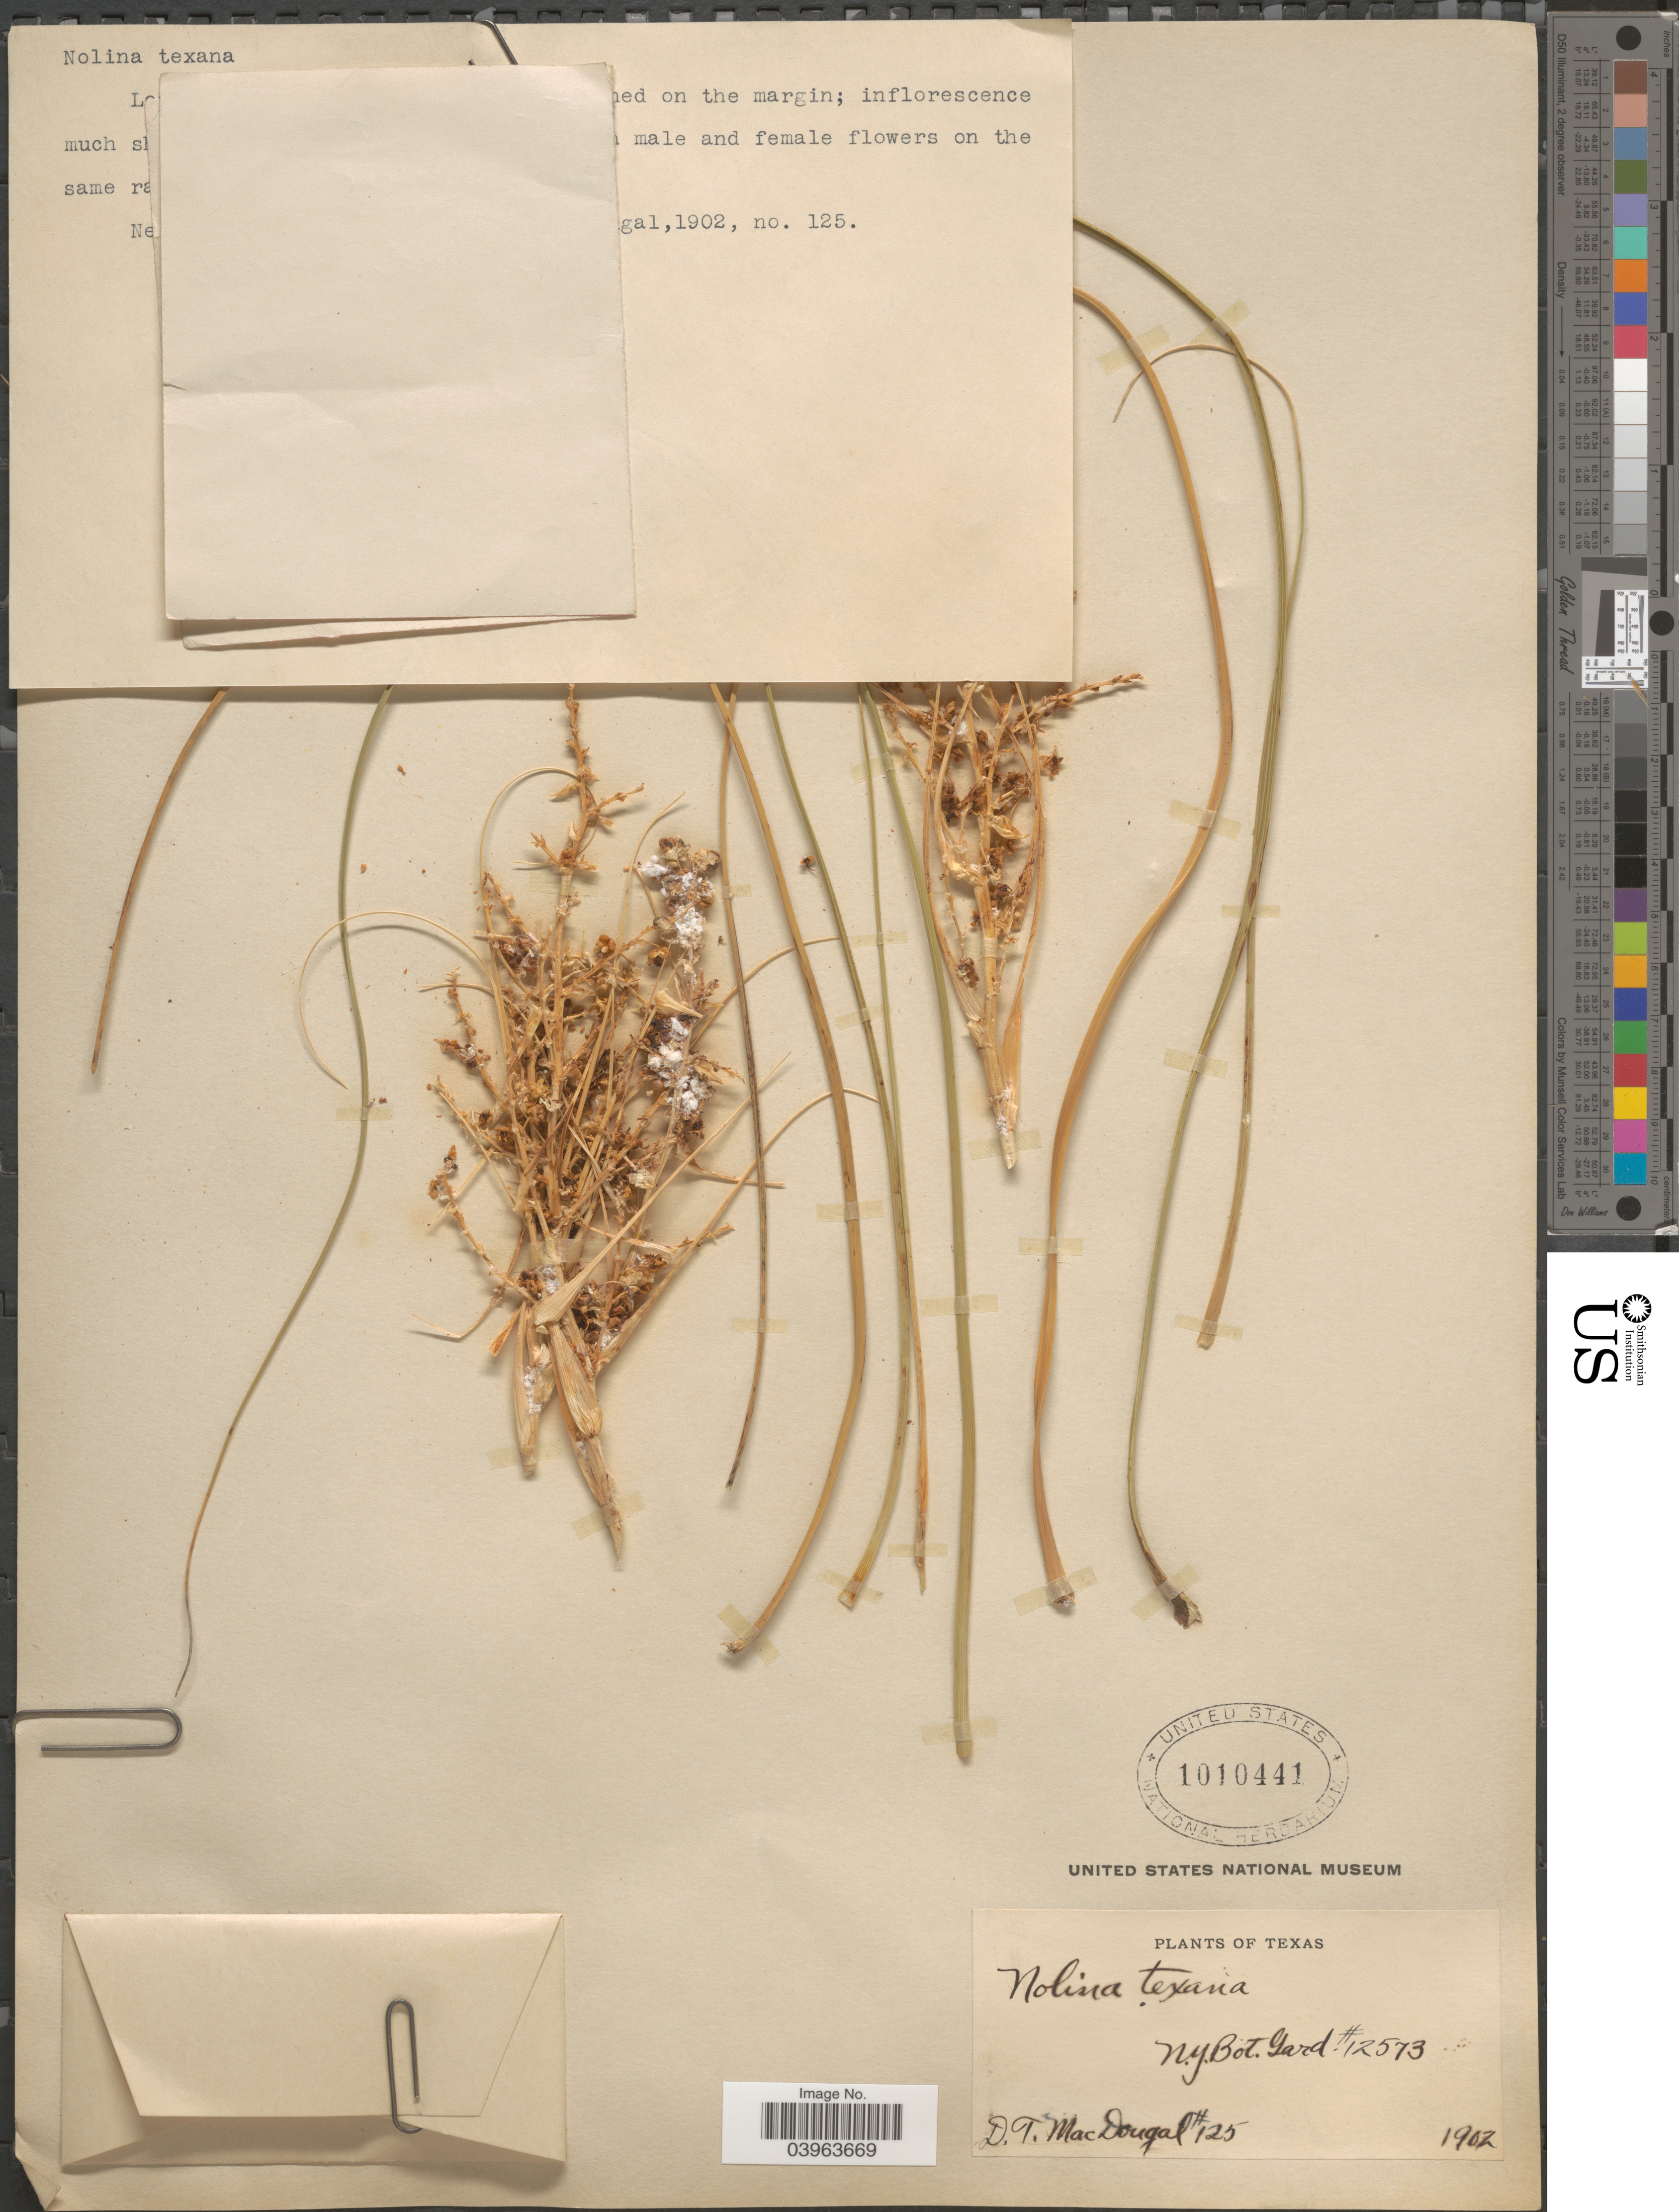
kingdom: Plantae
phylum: Tracheophyta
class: Liliopsida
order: Asparagales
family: Asparagaceae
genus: Nolina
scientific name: Nolina texana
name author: S. Watson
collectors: D. T. MacDougal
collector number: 125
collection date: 1902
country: United States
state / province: New York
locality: N.Y.Bot.Gard.#12573.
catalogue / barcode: US 1010441